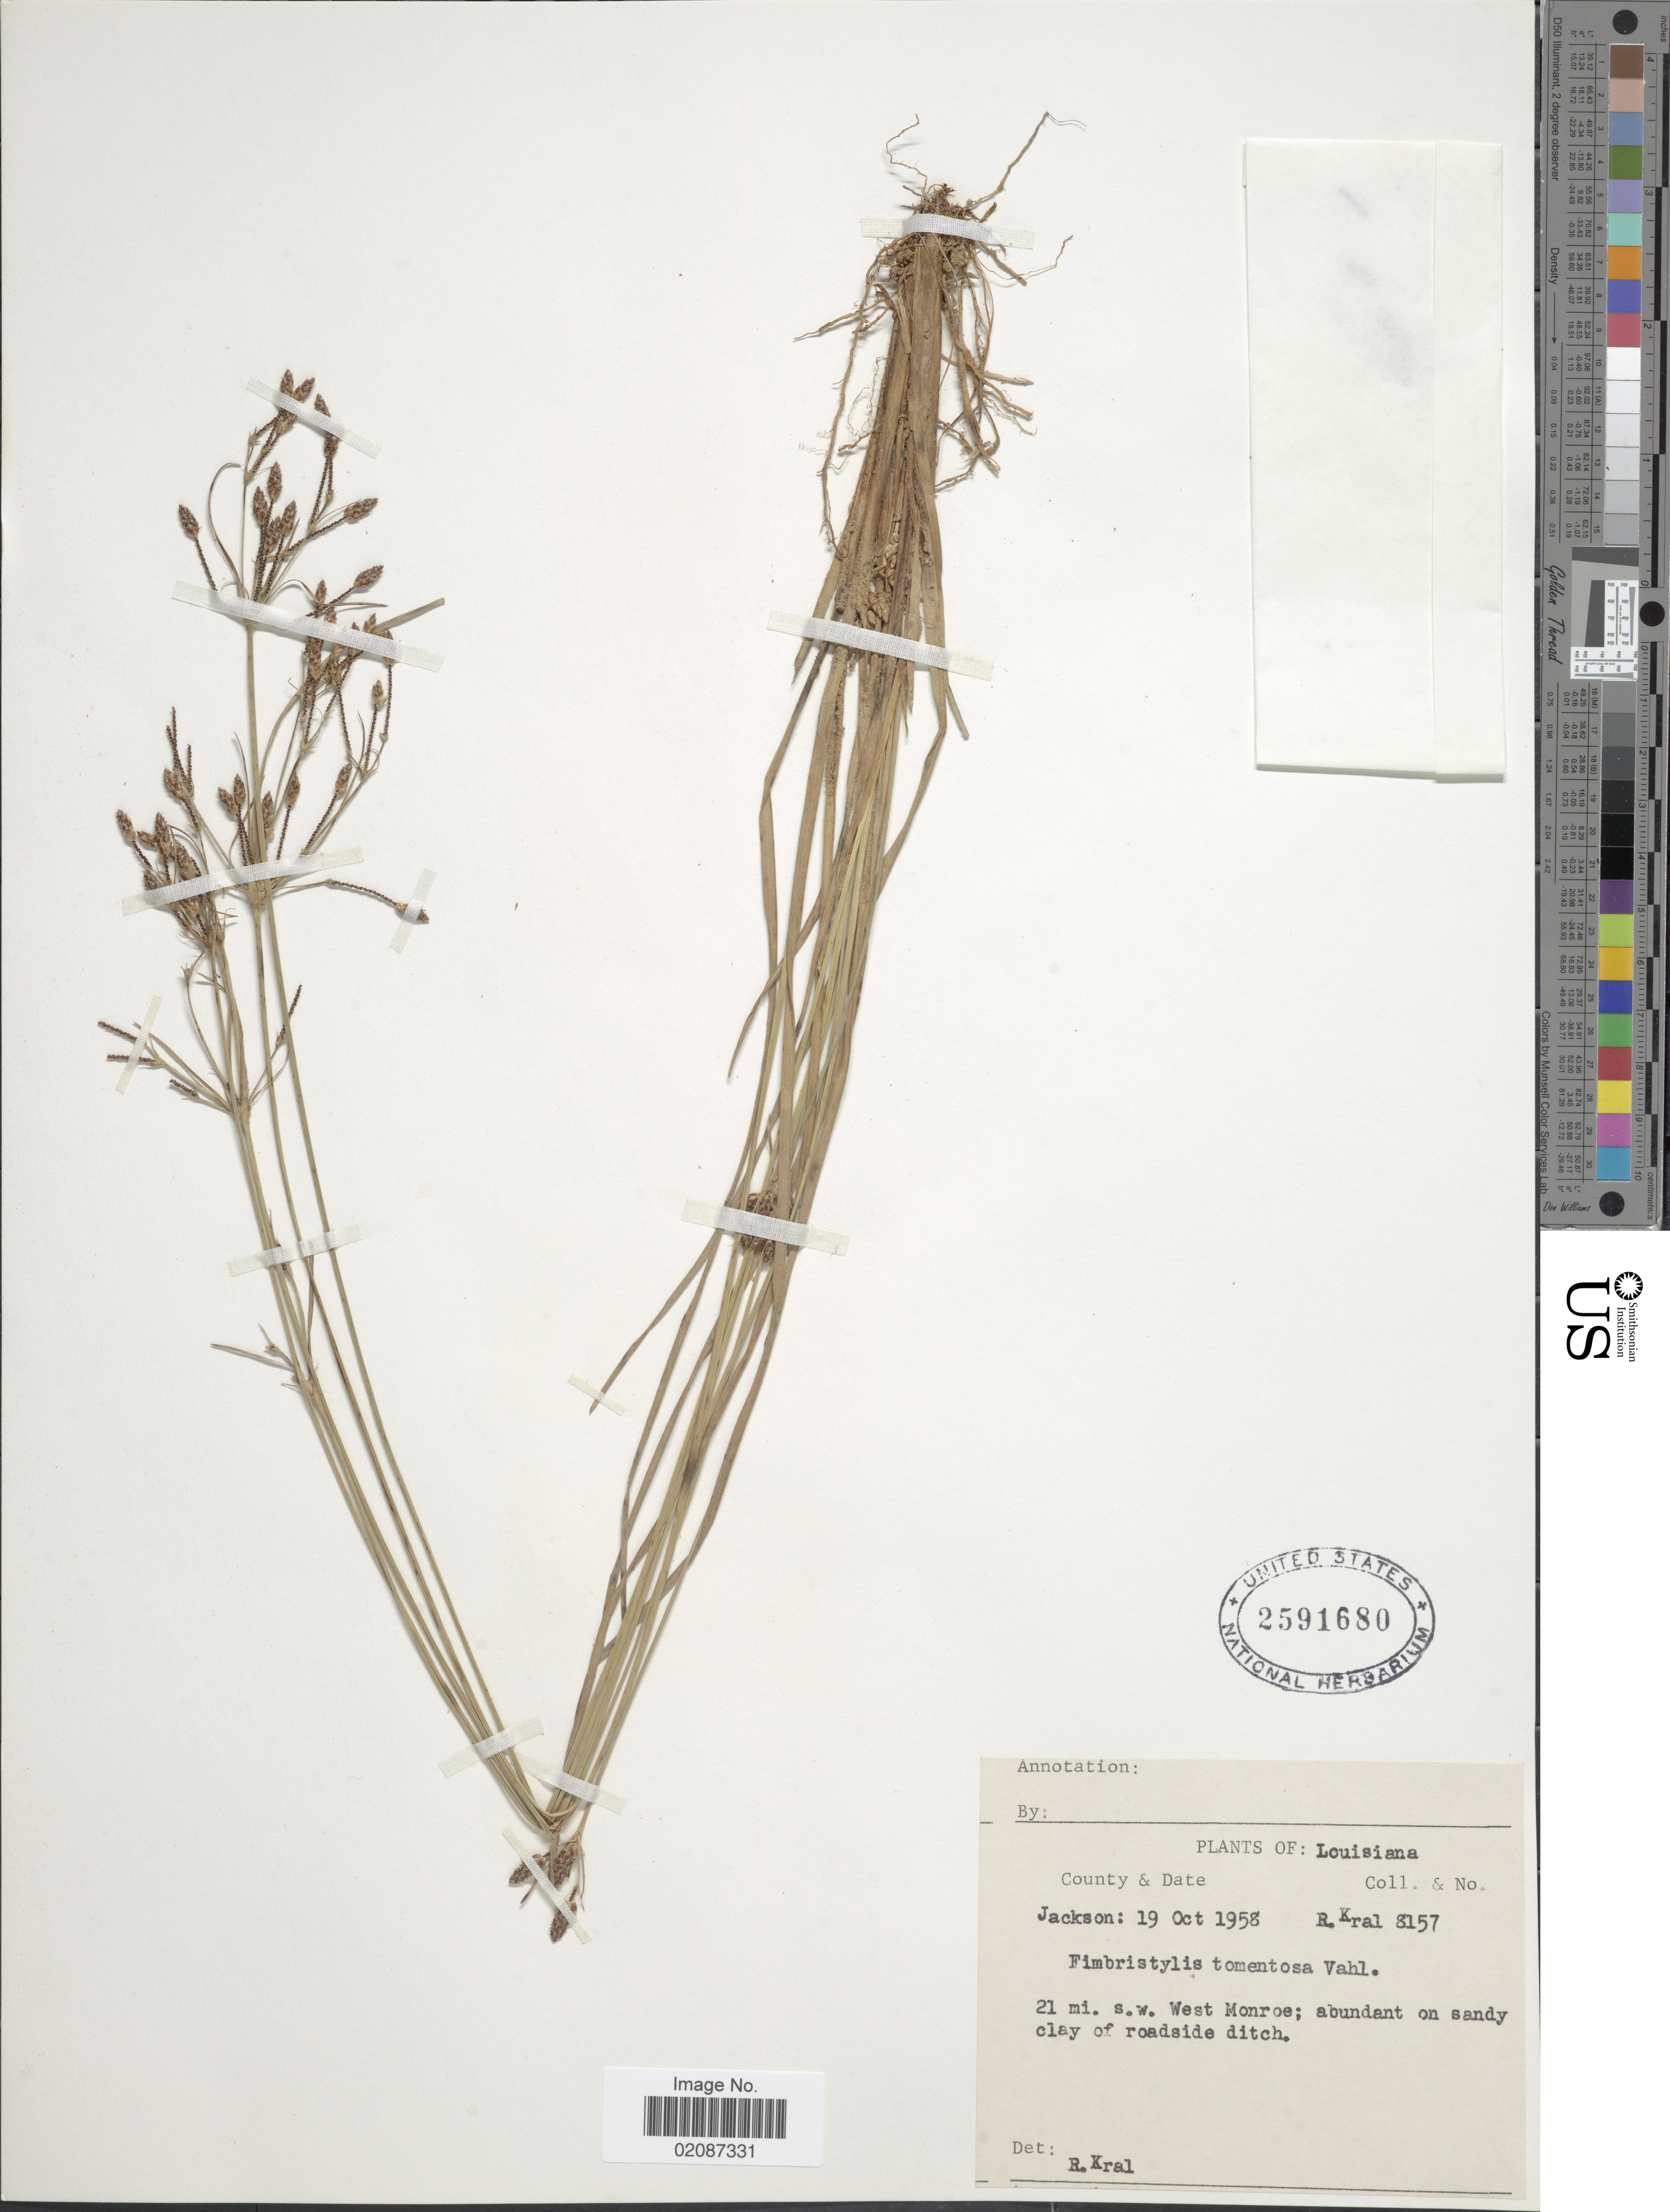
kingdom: Plantae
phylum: Tracheophyta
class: Liliopsida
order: Poales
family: Cyperaceae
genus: Fimbristylis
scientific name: Fimbristylis tomentosa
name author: Vahl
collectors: R. Kral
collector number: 8157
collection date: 1958-10-19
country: United States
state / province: Louisiana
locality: Jackson County, 21 mi. s.w. West Monroe; abundan ons sandy clay of roadside ditch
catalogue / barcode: US 2591680